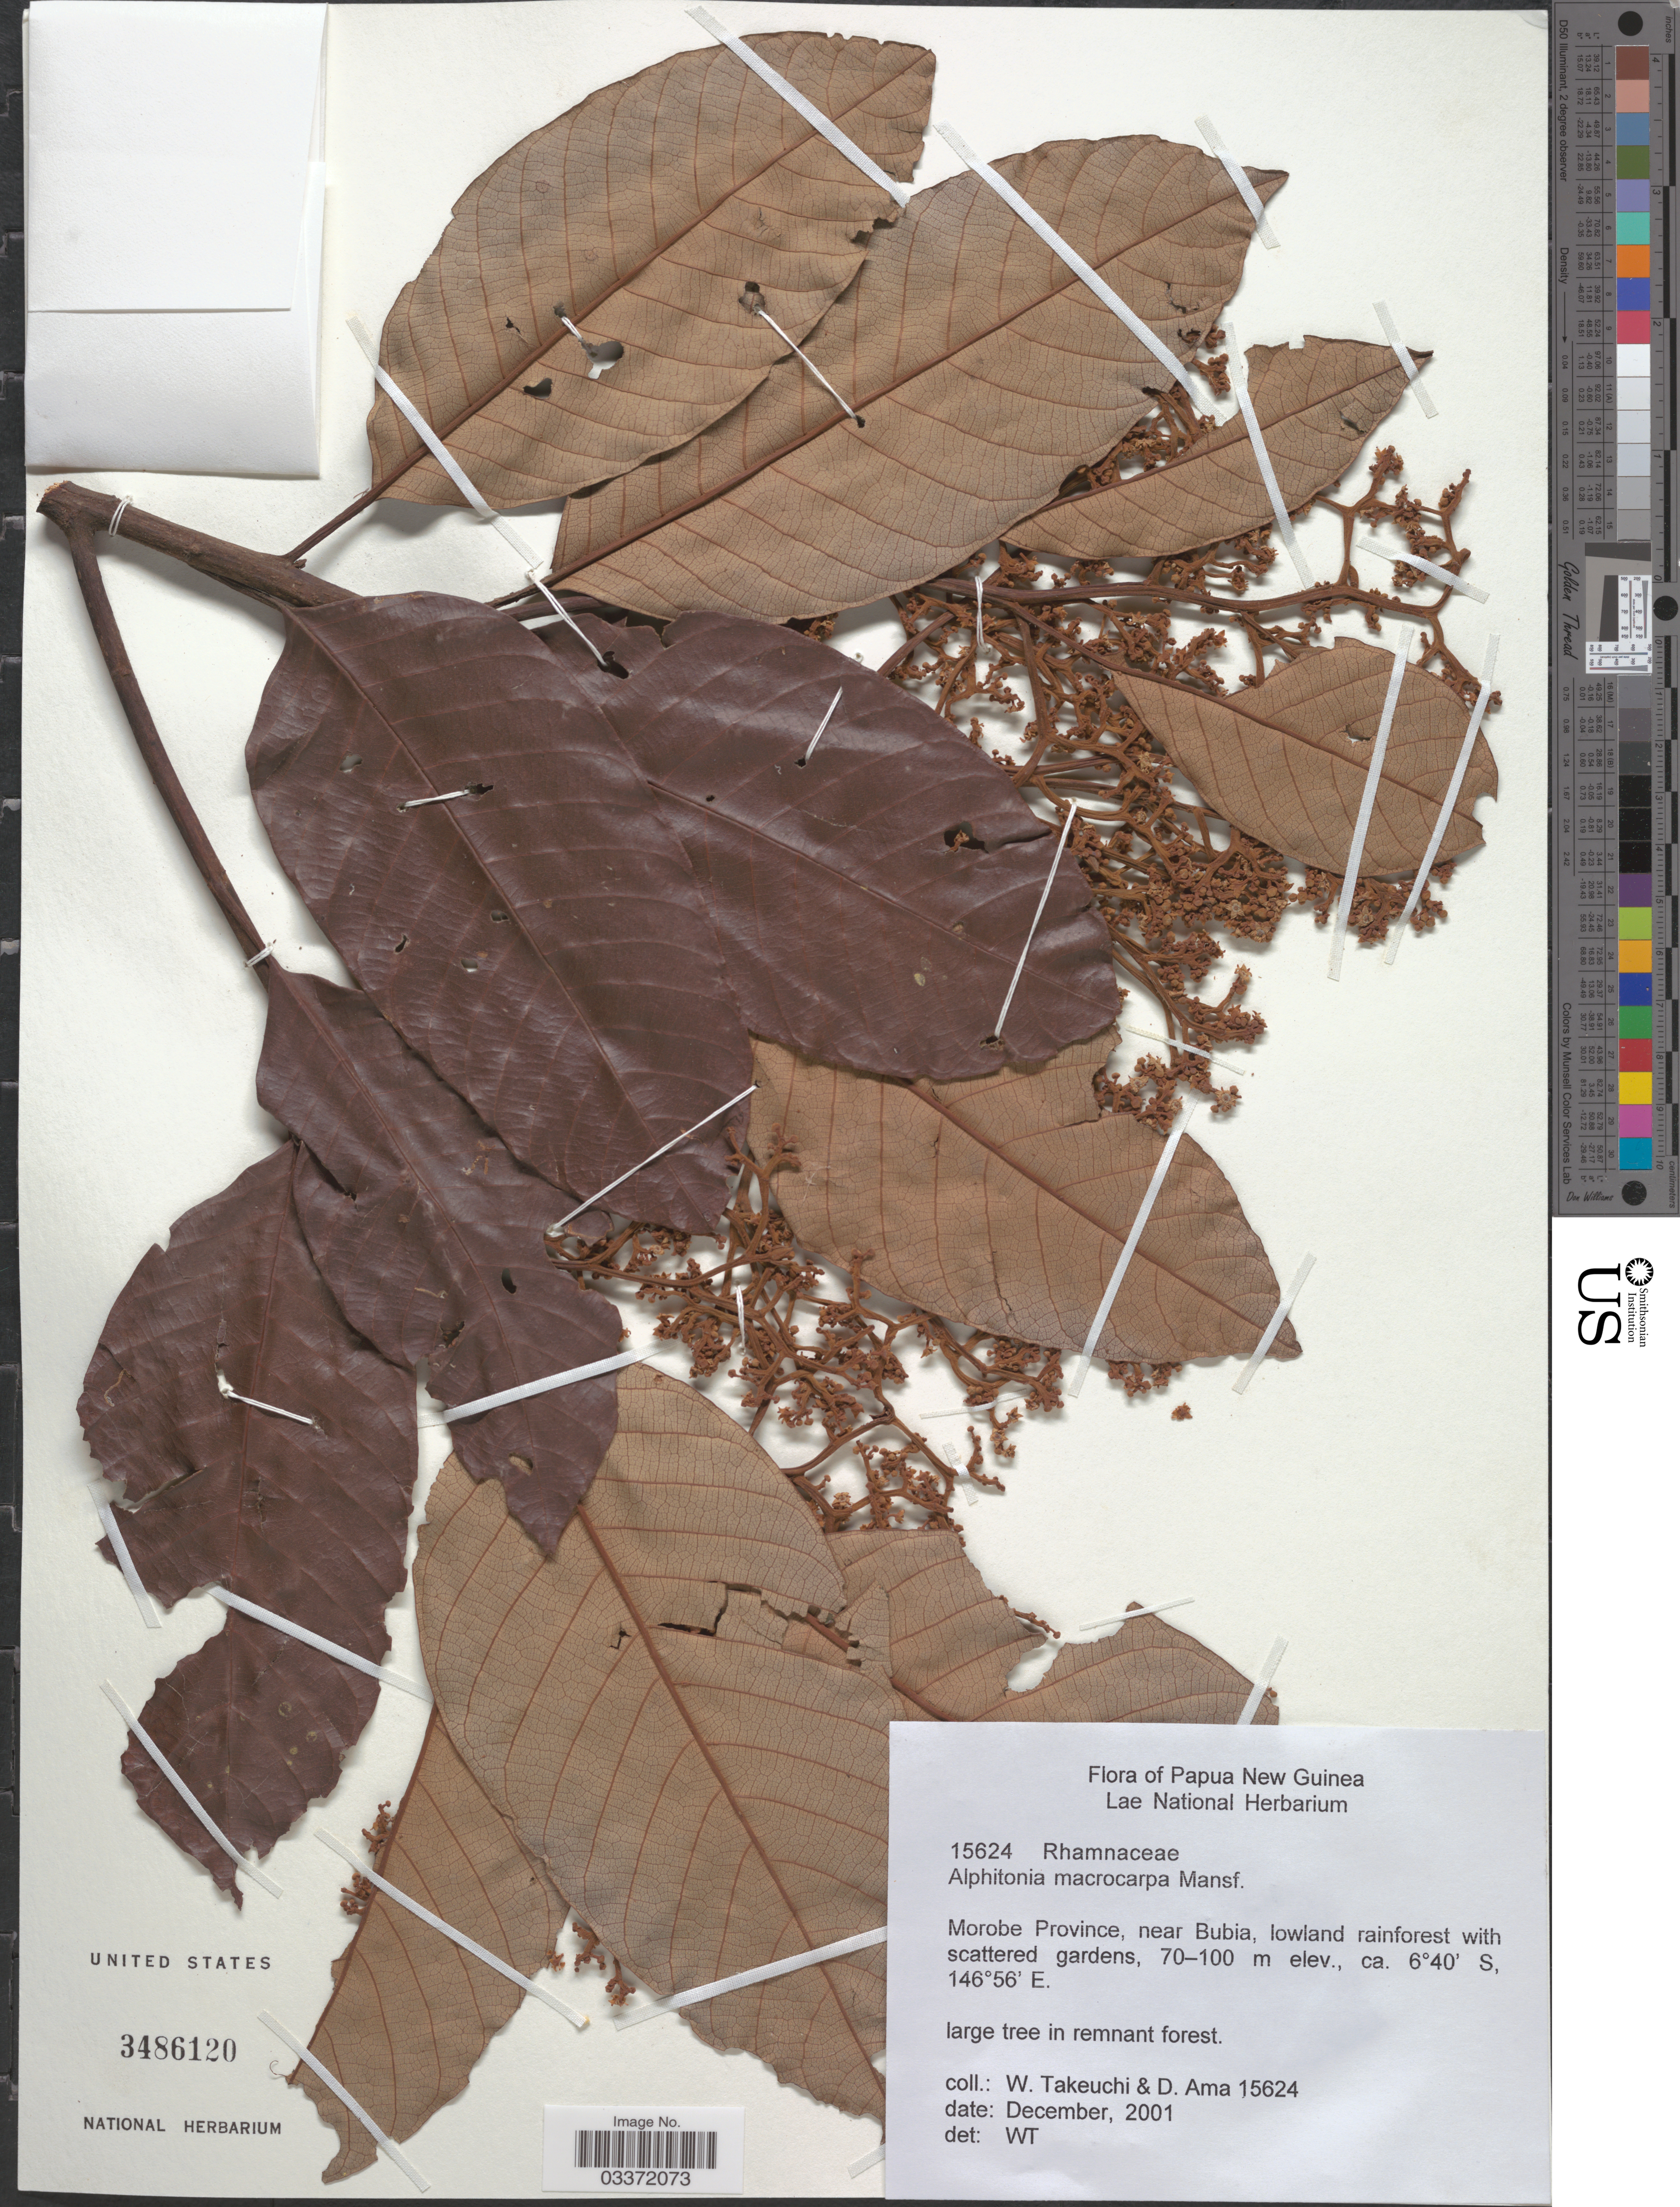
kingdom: Plantae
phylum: Tracheophyta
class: Magnoliopsida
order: Rosales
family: Rhamnaceae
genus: Alphitonia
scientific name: Alphitonia macrocarpa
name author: Mansf.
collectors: W. Takeuchi & D. Ama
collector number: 15624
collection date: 2001-12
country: Papua New Guinea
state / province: Morobe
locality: Near Bubia, lowland rainforest with scattered gardens.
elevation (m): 70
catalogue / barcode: US 3486120